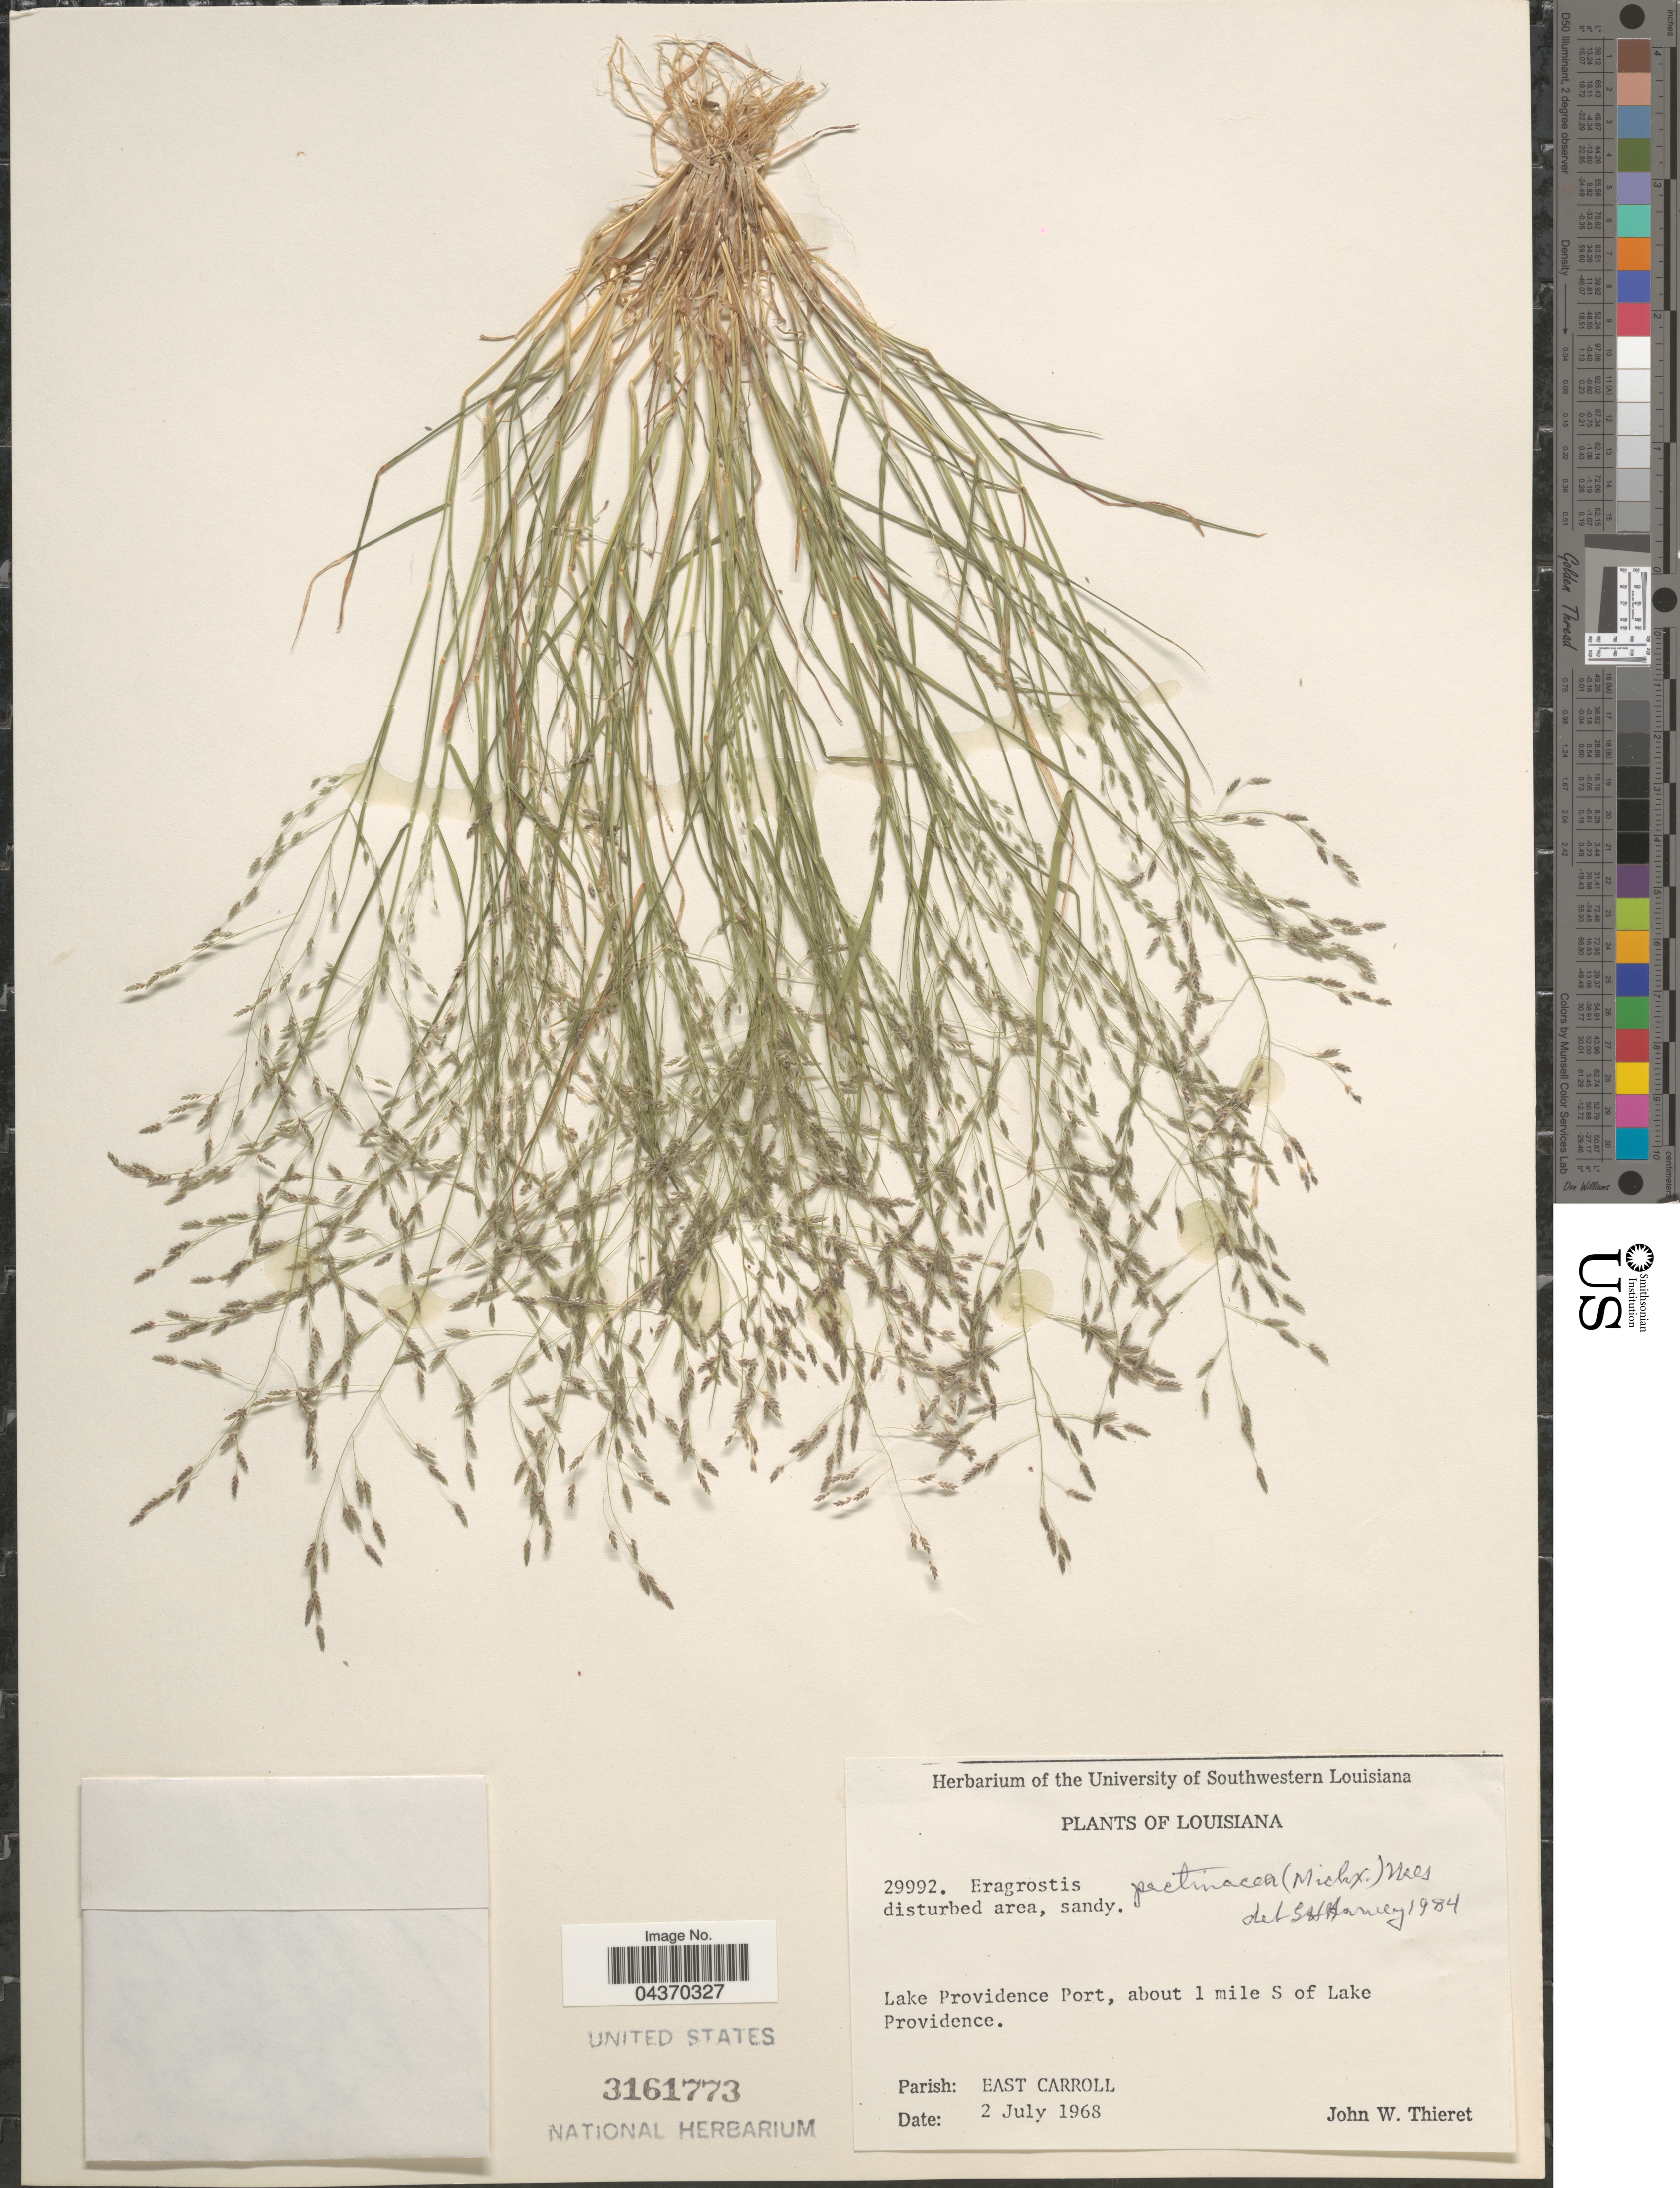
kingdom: Plantae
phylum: Tracheophyta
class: Liliopsida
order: Poales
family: Poaceae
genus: Eragrostis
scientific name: Eragrostis pectinacea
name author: (Michx.) Nees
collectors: J. W. Thieret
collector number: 29992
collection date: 1968-07-02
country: United States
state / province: Louisiana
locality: Southwestern Louisiana. Lake Providence Port, about 1 mile S of Lake Providence. Parish: East Carroll.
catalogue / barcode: US 3161773